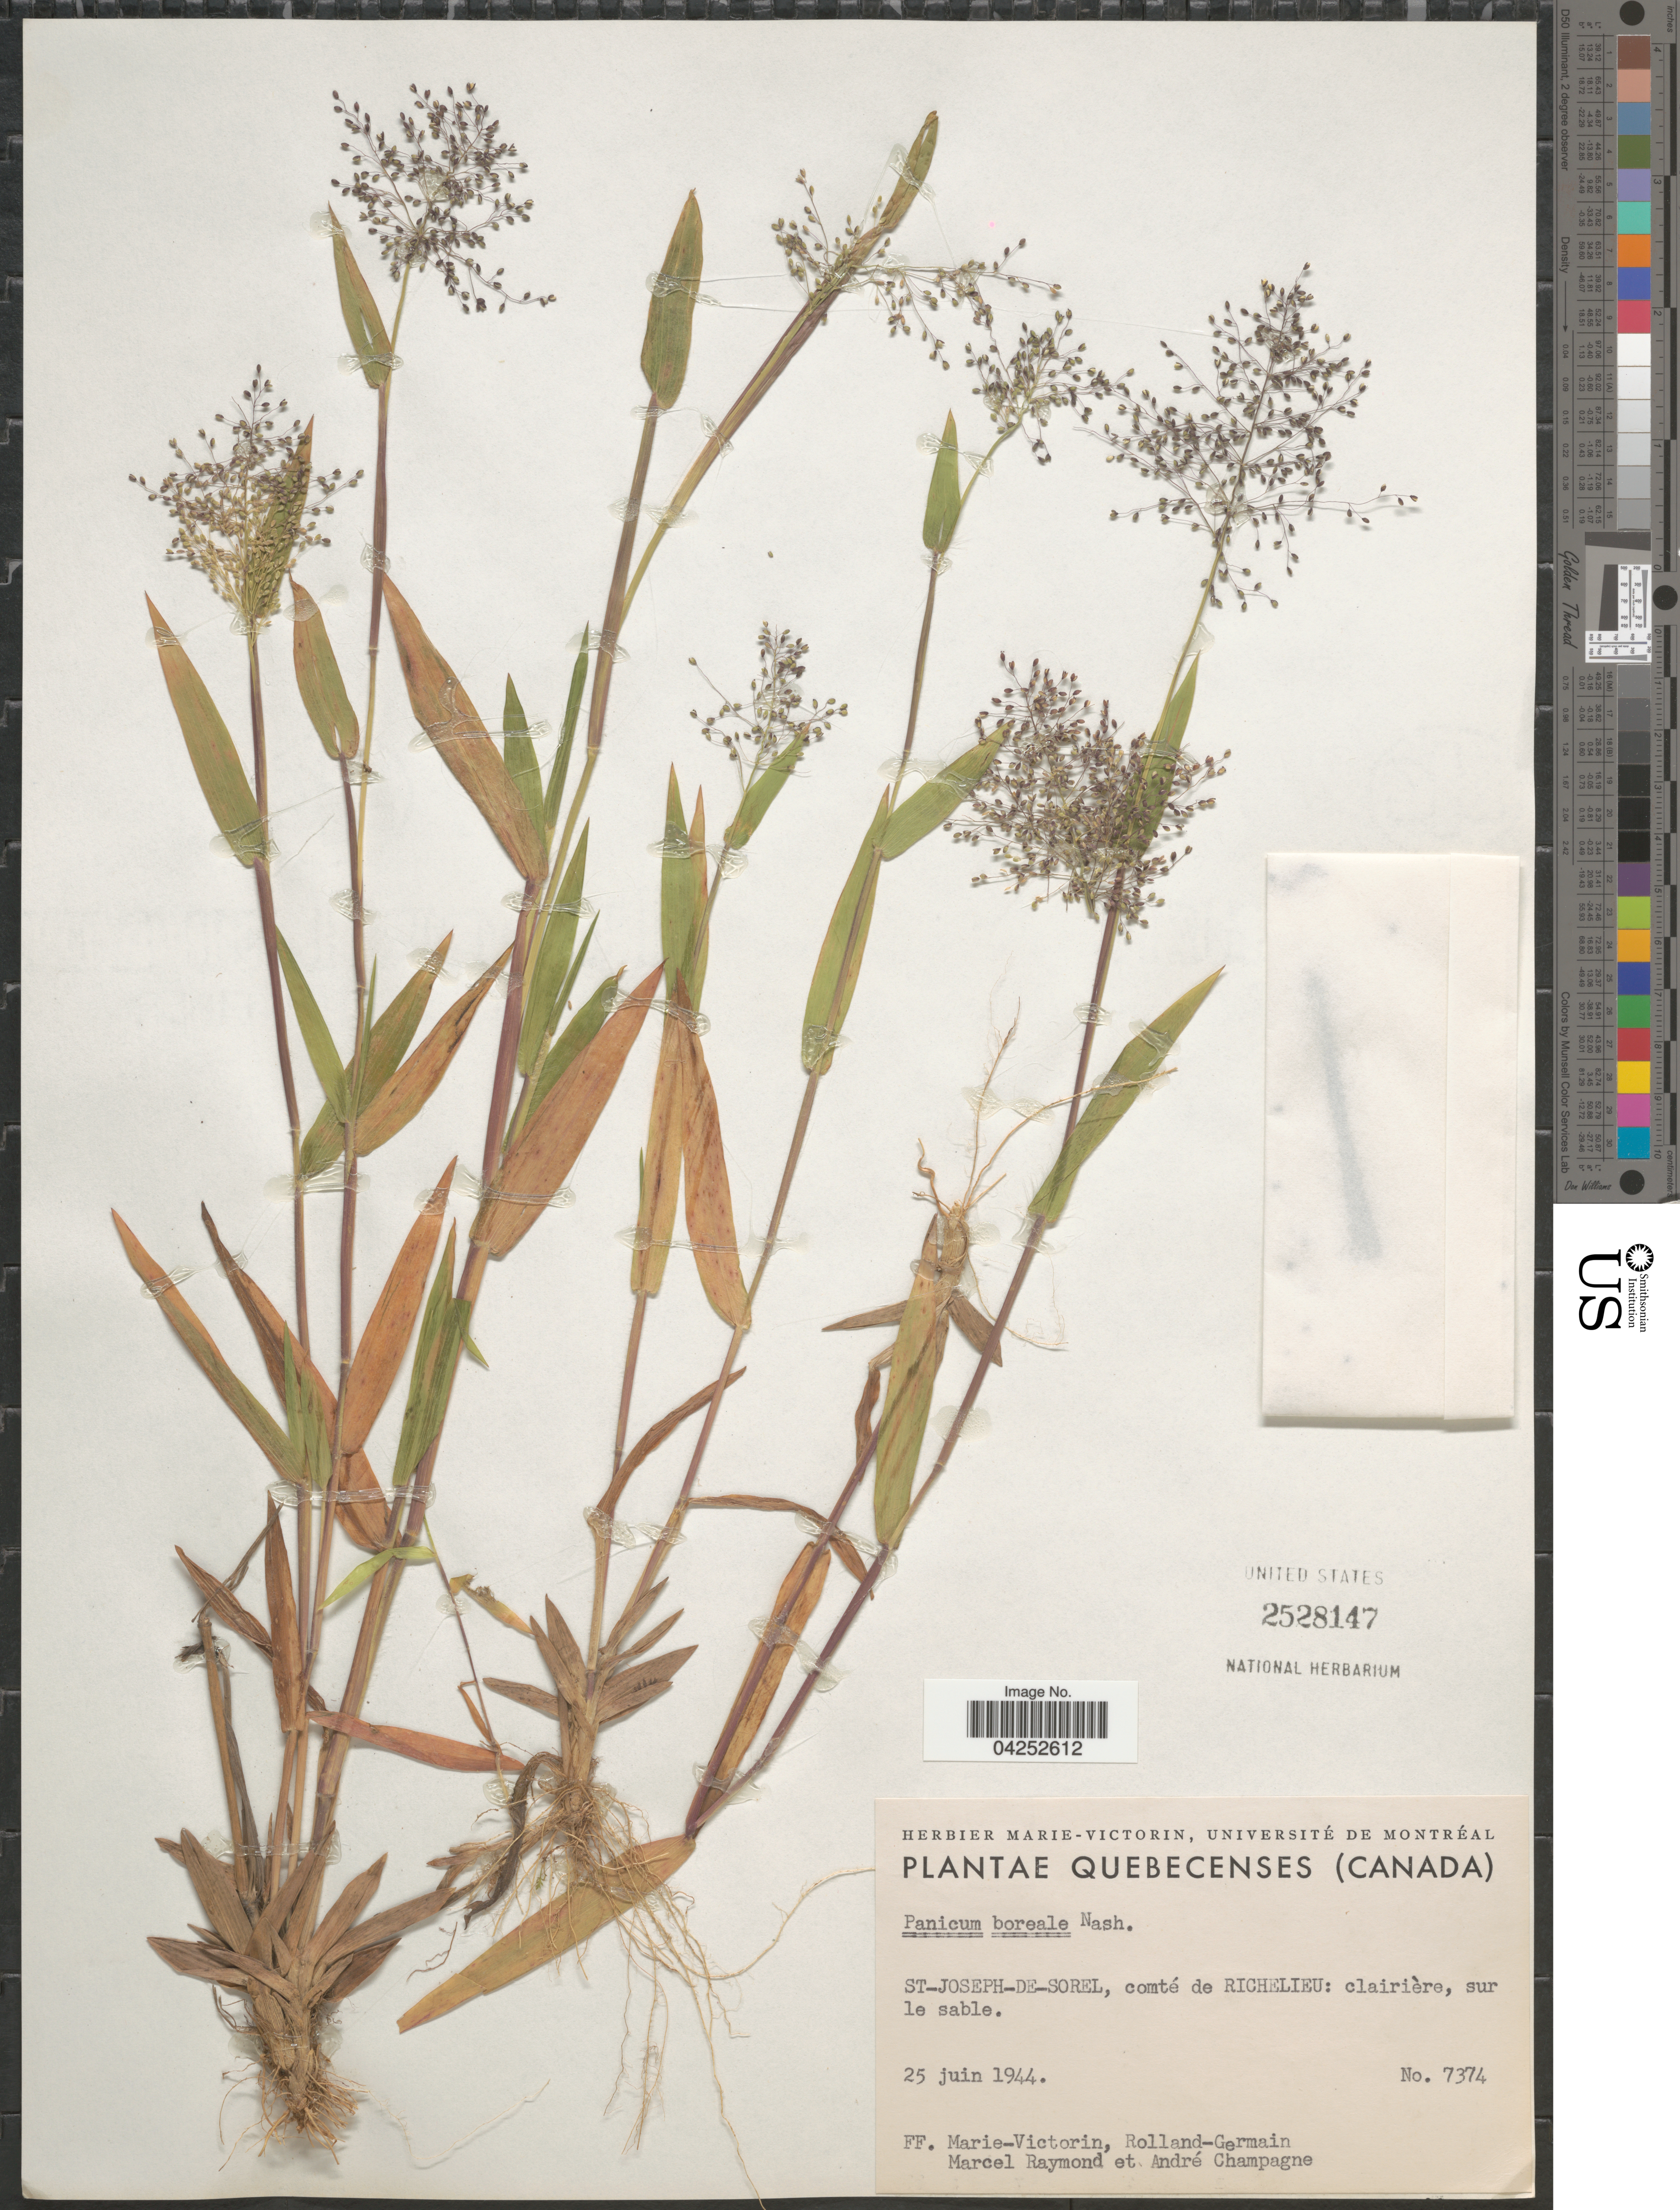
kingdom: Plantae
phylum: Tracheophyta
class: Liliopsida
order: Poales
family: Poaceae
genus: Dichanthelium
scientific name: Dichanthelium boreale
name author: (Nash) Freckmann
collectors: F. Marie-Victorin, Rolland-Germain, M. Raymond & A. Champagne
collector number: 7374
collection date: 1944-06-25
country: Canada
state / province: Quebec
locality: St-Joseph-de-Sorel, comté de Richelieu.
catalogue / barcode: US 2528147